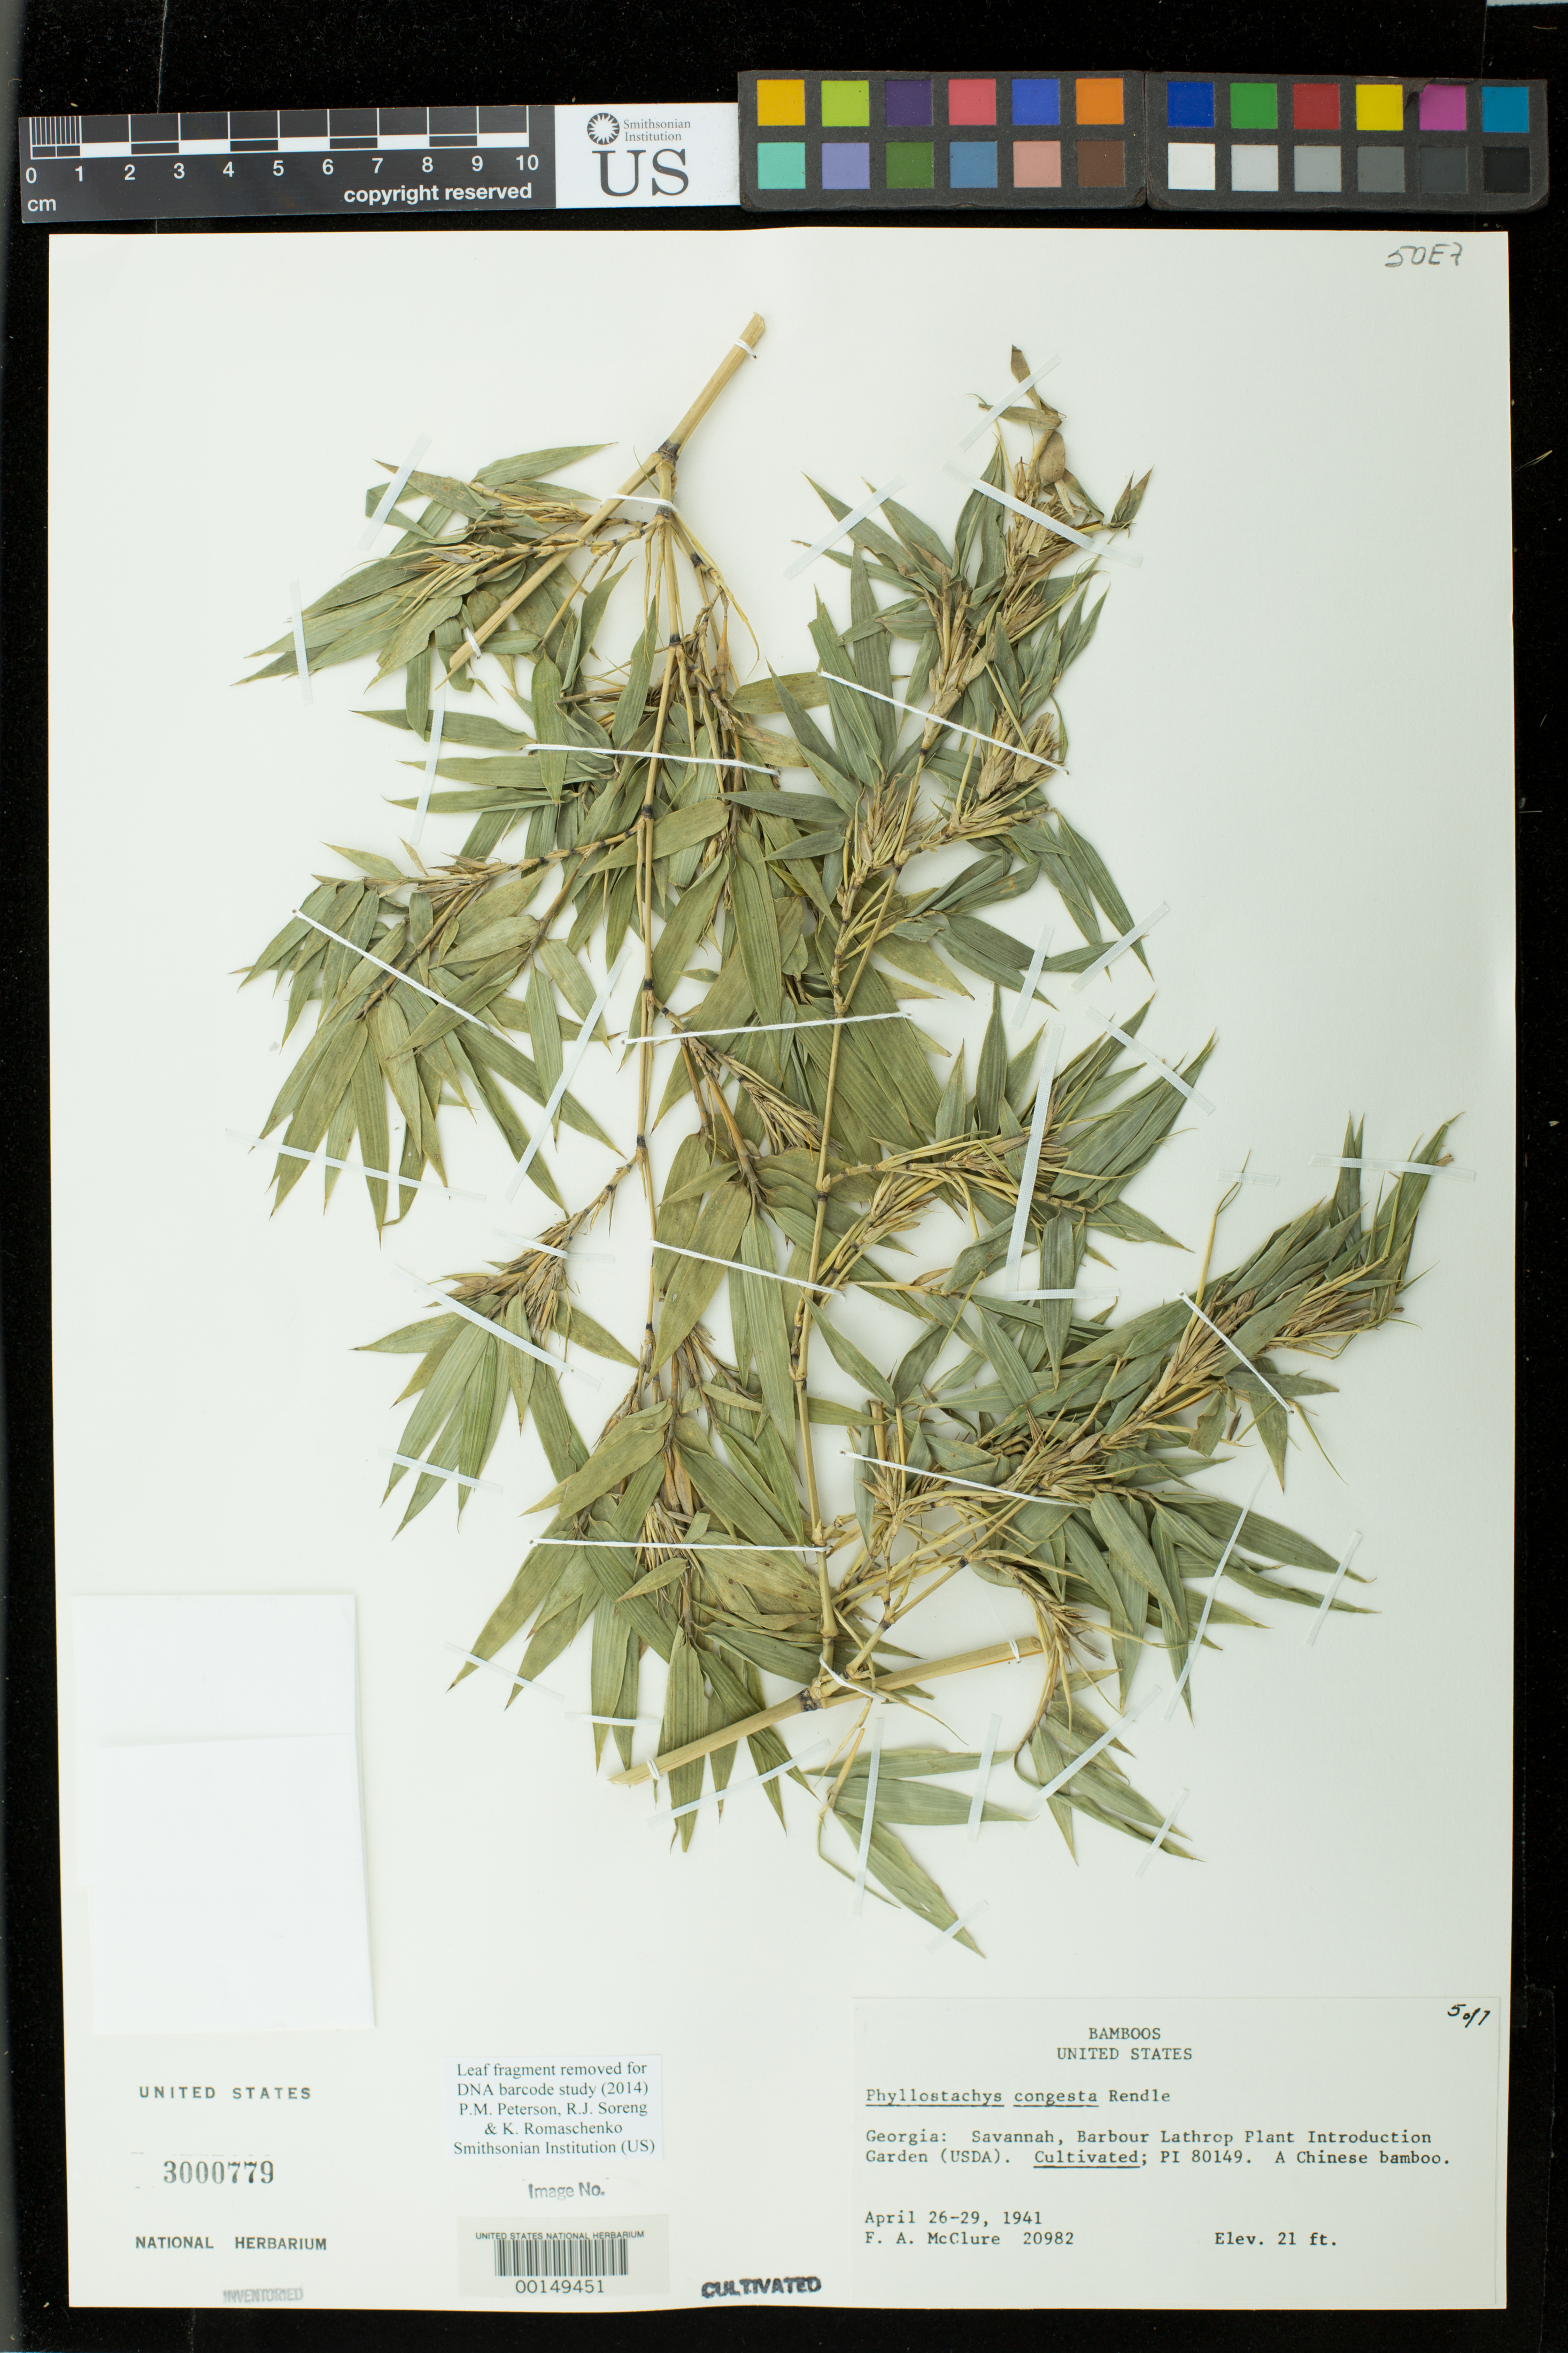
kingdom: Plantae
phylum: Tracheophyta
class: Liliopsida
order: Poales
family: Poaceae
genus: Phyllostachys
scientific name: Phyllostachys congesta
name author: Rendle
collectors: F. A. McClure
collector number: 20982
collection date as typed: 26 Apr 1941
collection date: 1941-04-26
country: United States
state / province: Georgia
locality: Savannha, barbour lathrop p.i. garden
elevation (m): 6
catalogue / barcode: US 3000779